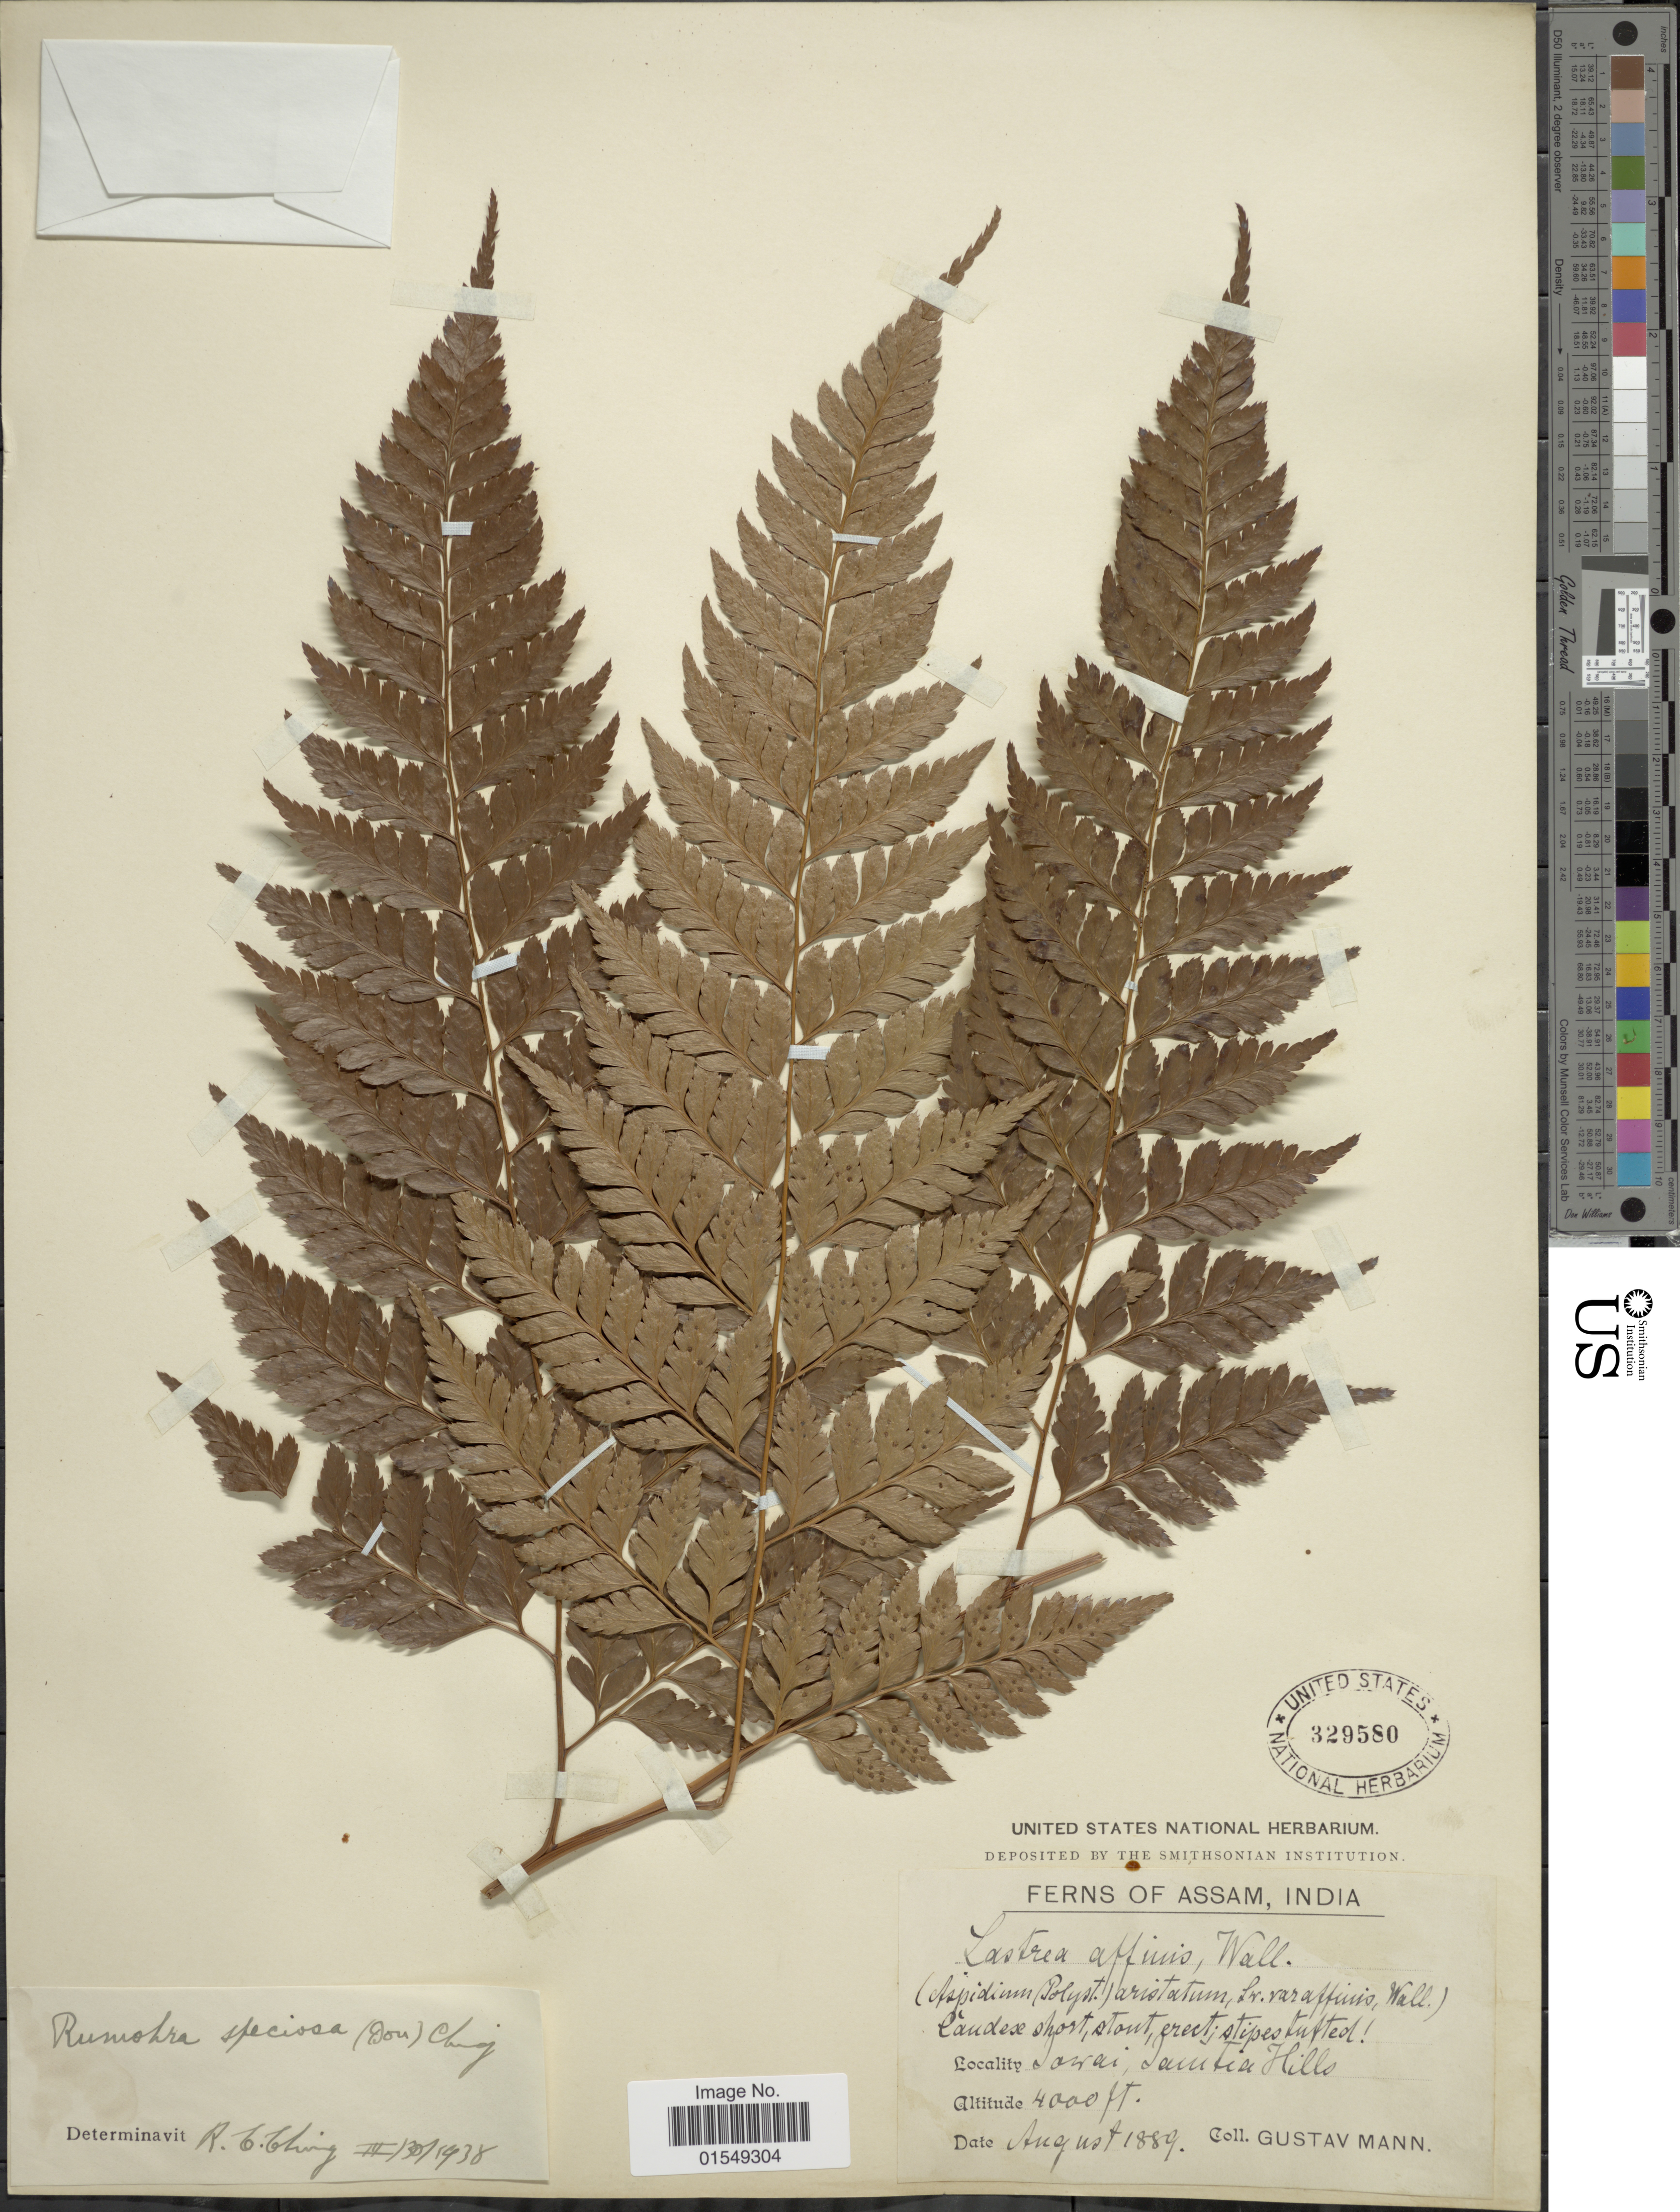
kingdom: Plantae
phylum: Tracheophyta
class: Polypodiopsida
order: Polypodiales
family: Dryopteridaceae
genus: Arachniodes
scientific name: Arachniodes speciosa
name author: (D. Don) Ching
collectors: G. Mann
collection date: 1889-08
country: India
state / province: Assam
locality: Lawai, Lamtia Hills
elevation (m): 1219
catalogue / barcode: US 329580